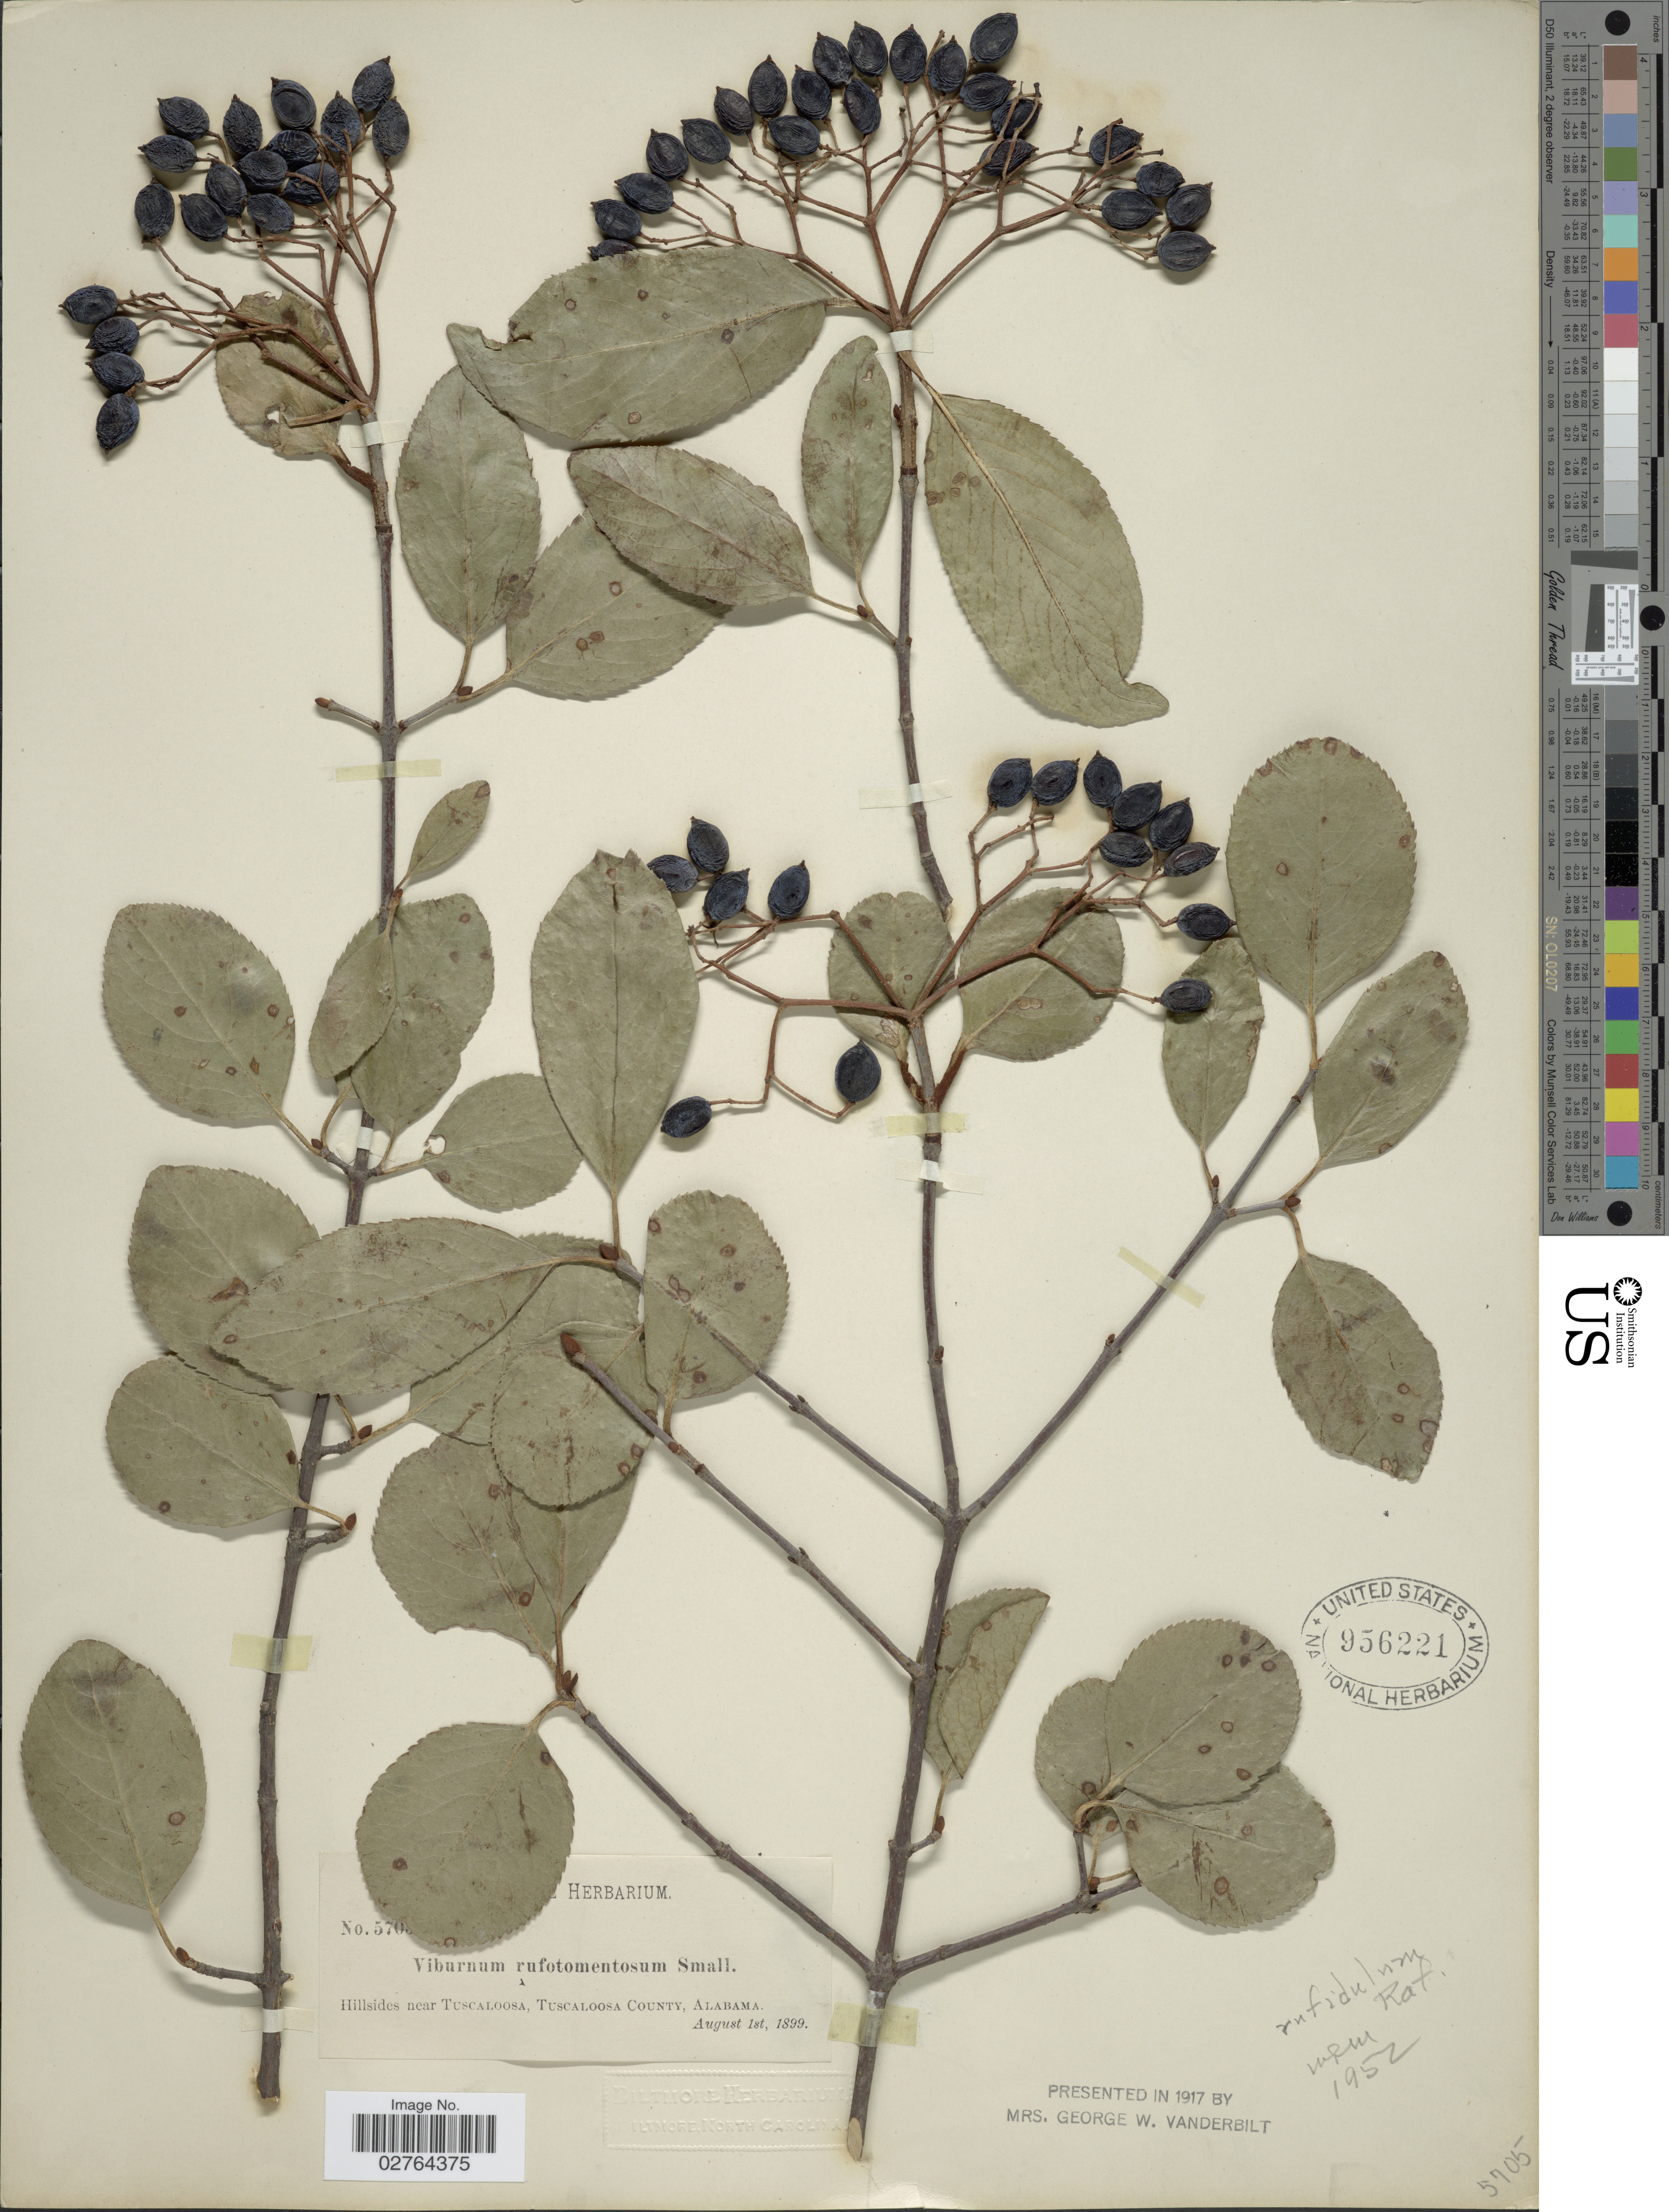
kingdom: Plantae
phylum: Tracheophyta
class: Magnoliopsida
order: Dipsacales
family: Viburnaceae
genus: Viburnum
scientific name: Viburnum rufidulum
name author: Raf.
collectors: ex herb. Biltmore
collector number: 570*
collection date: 1899-08-01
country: United States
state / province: Alabama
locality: Hillsides near Tuscaloosa, Tuscaloosa County.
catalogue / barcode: US 956221